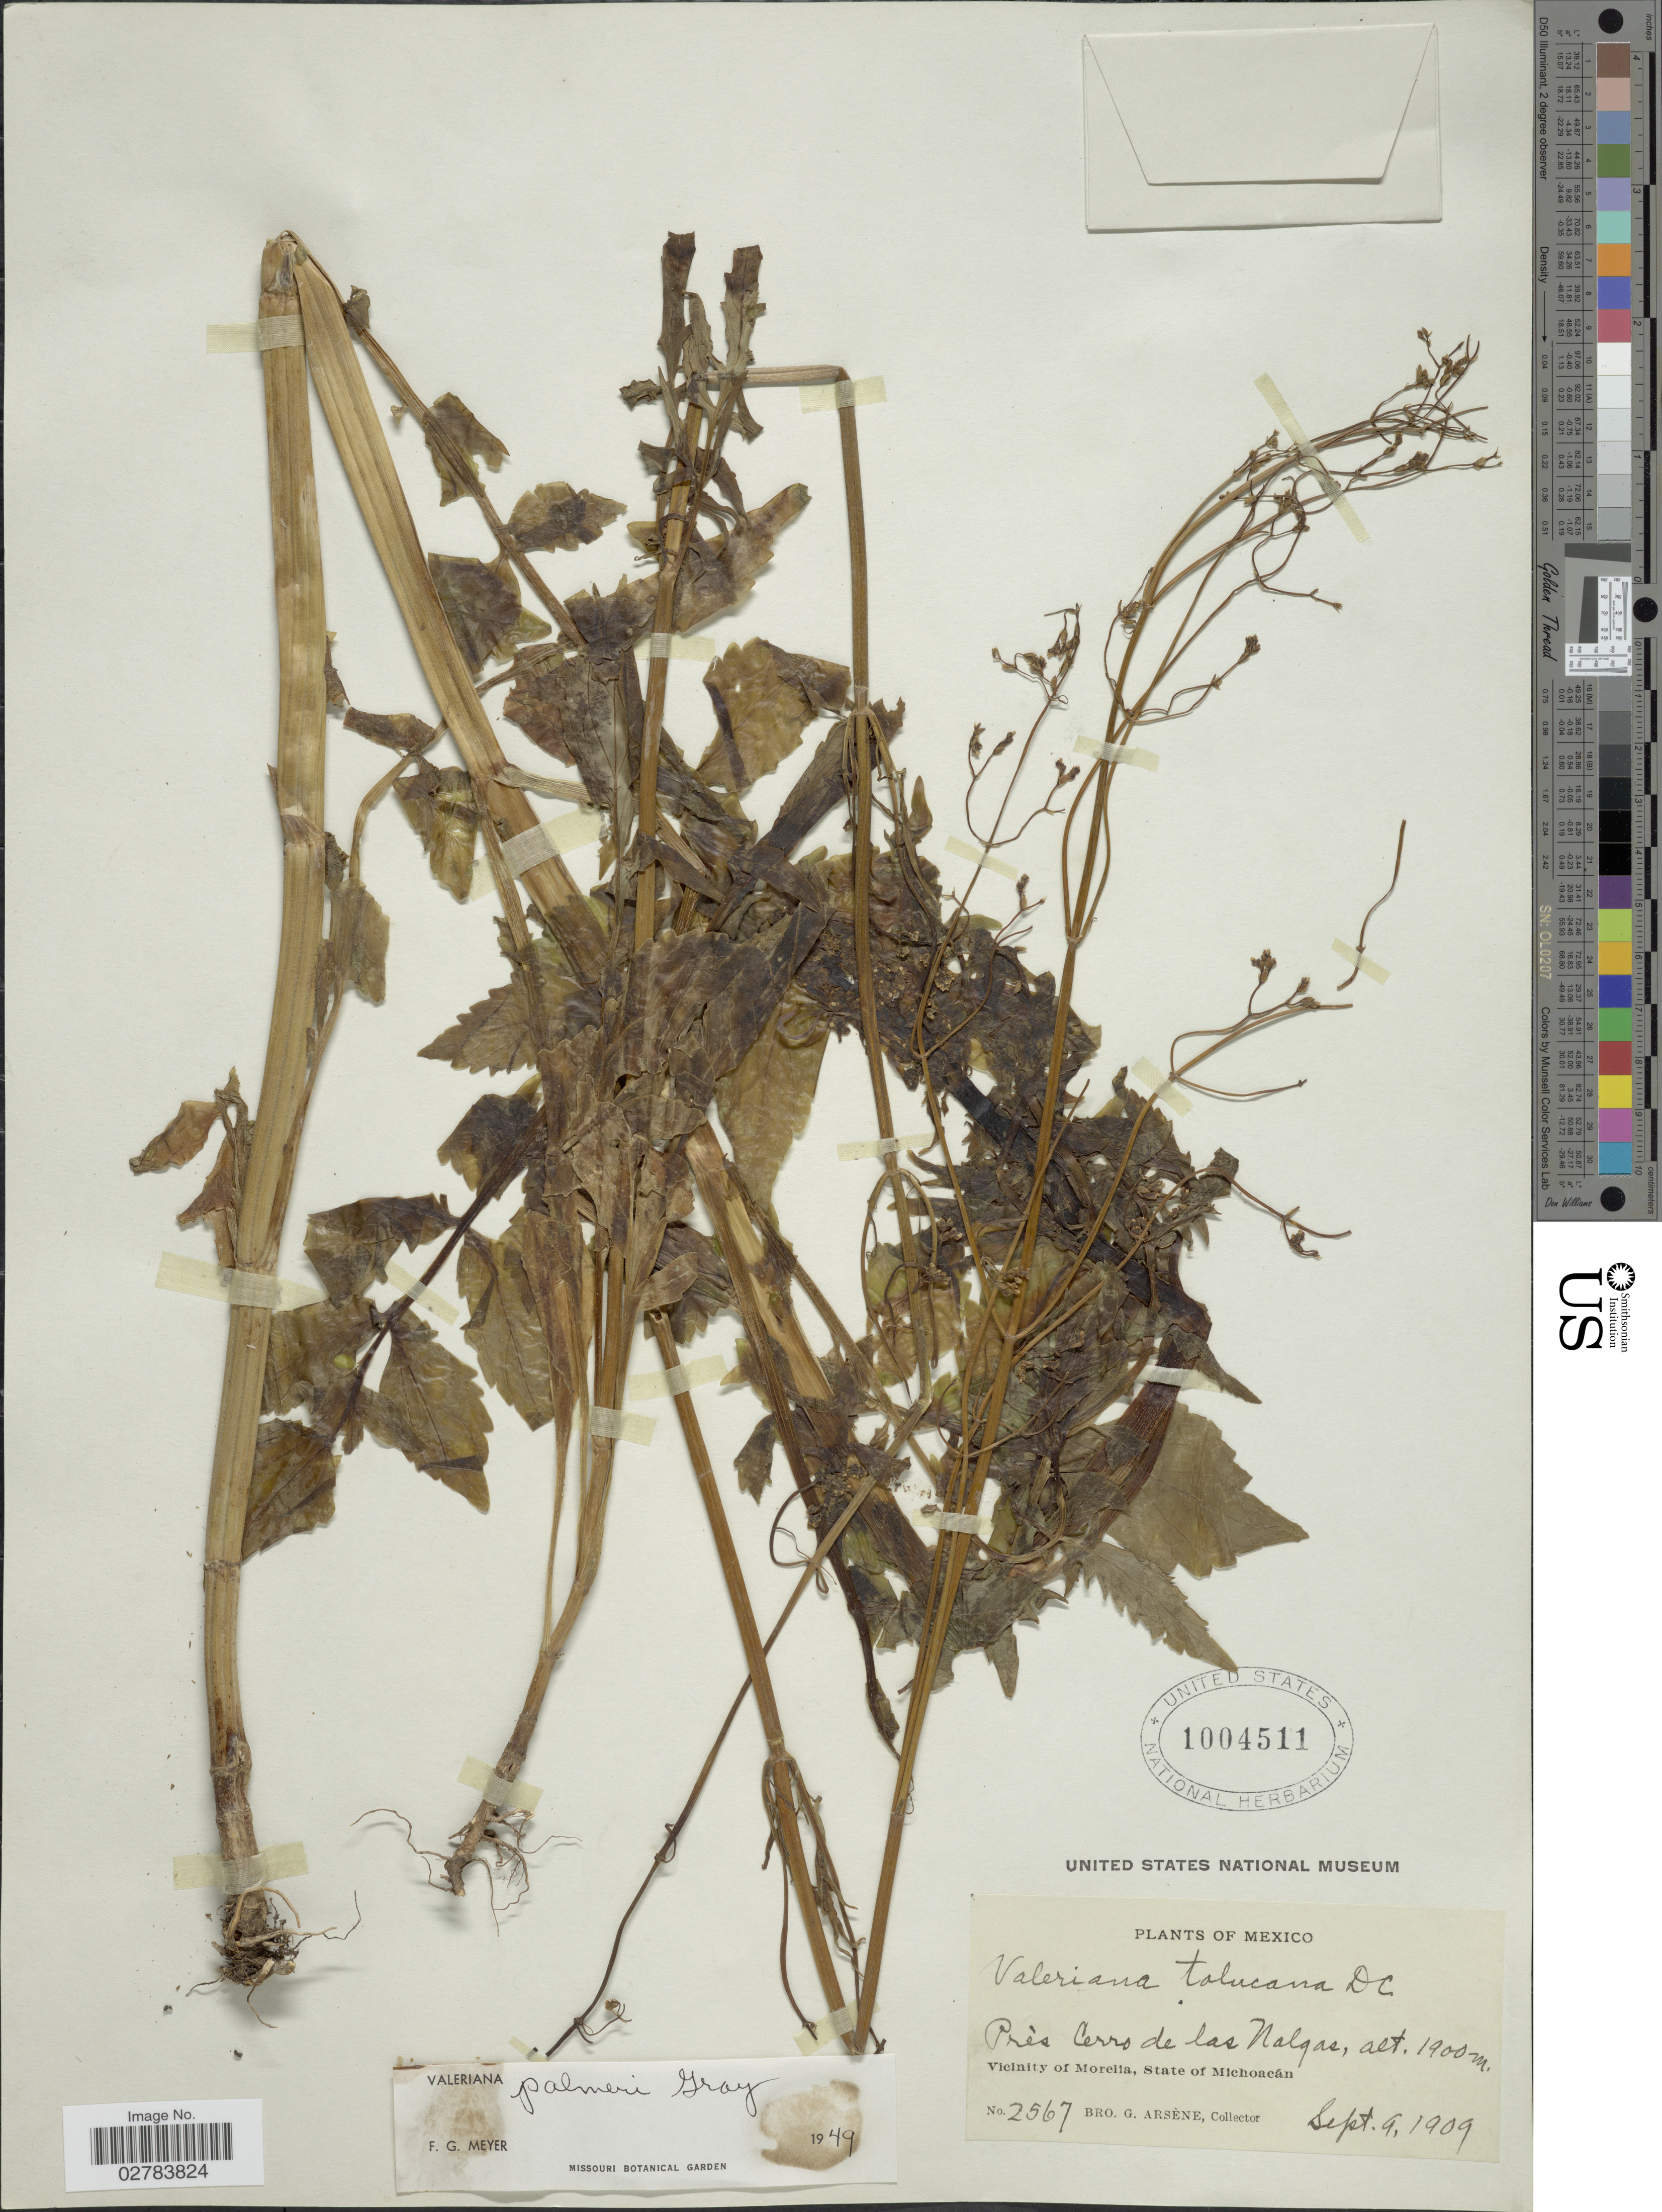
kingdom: Plantae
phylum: Tracheophyta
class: Magnoliopsida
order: Dipsacales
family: Caprifoliaceae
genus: Valeriana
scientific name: Valeriana palmeri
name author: A. Gray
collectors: Bro. G. Arsène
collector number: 2567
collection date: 1909-09-09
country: Mexico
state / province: Michoacán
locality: Près Cerro de las Nalgas. Vicinity of Morelia.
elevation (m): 1900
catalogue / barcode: US 1004511